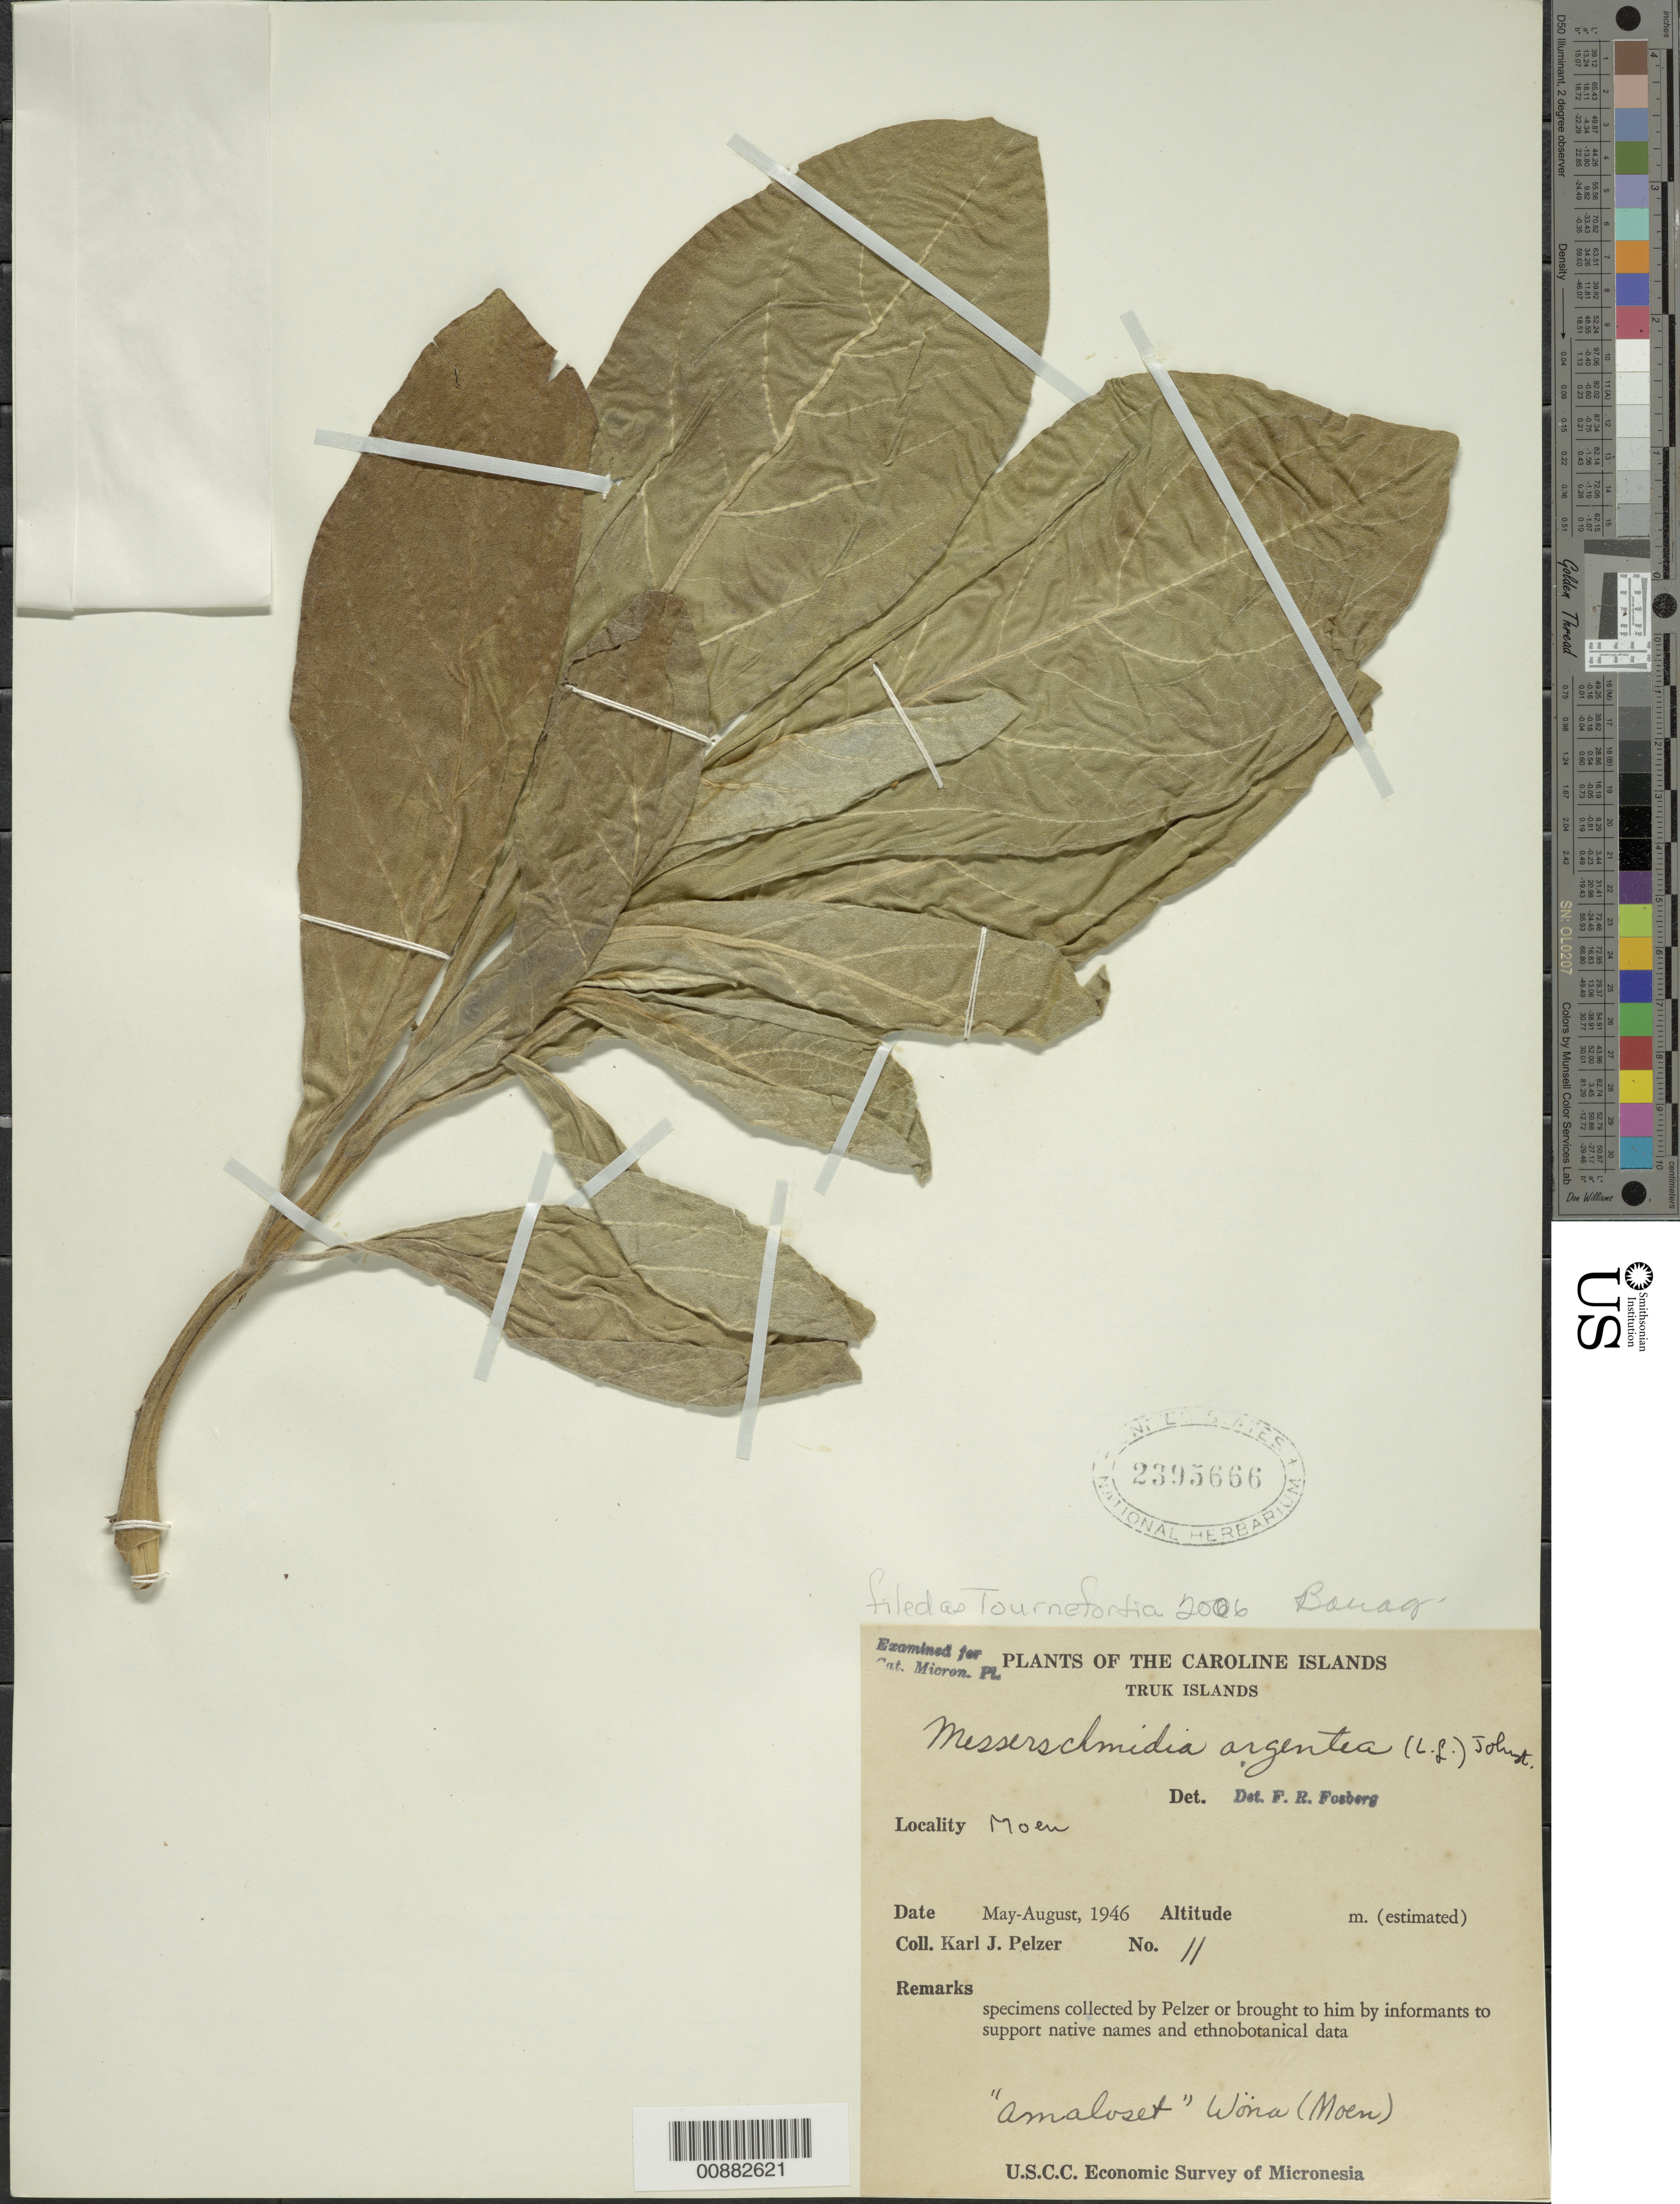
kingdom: Plantae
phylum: Tracheophyta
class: Magnoliopsida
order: Boraginales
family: Heliotropiaceae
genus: Heliotropium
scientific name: Heliotropium arboreum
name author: (Blanco) Mabberley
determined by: Wagner, W. L., (BOT), Smithsonian Institution - National Museum of Natural History (UNITED STATES)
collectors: K. J. Pelzer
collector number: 11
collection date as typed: May 1946 to Aug 1946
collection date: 1946-05/1946-08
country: Micronesia, Federated States of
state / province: Truk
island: Moen [Wono]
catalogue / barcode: US 2395666